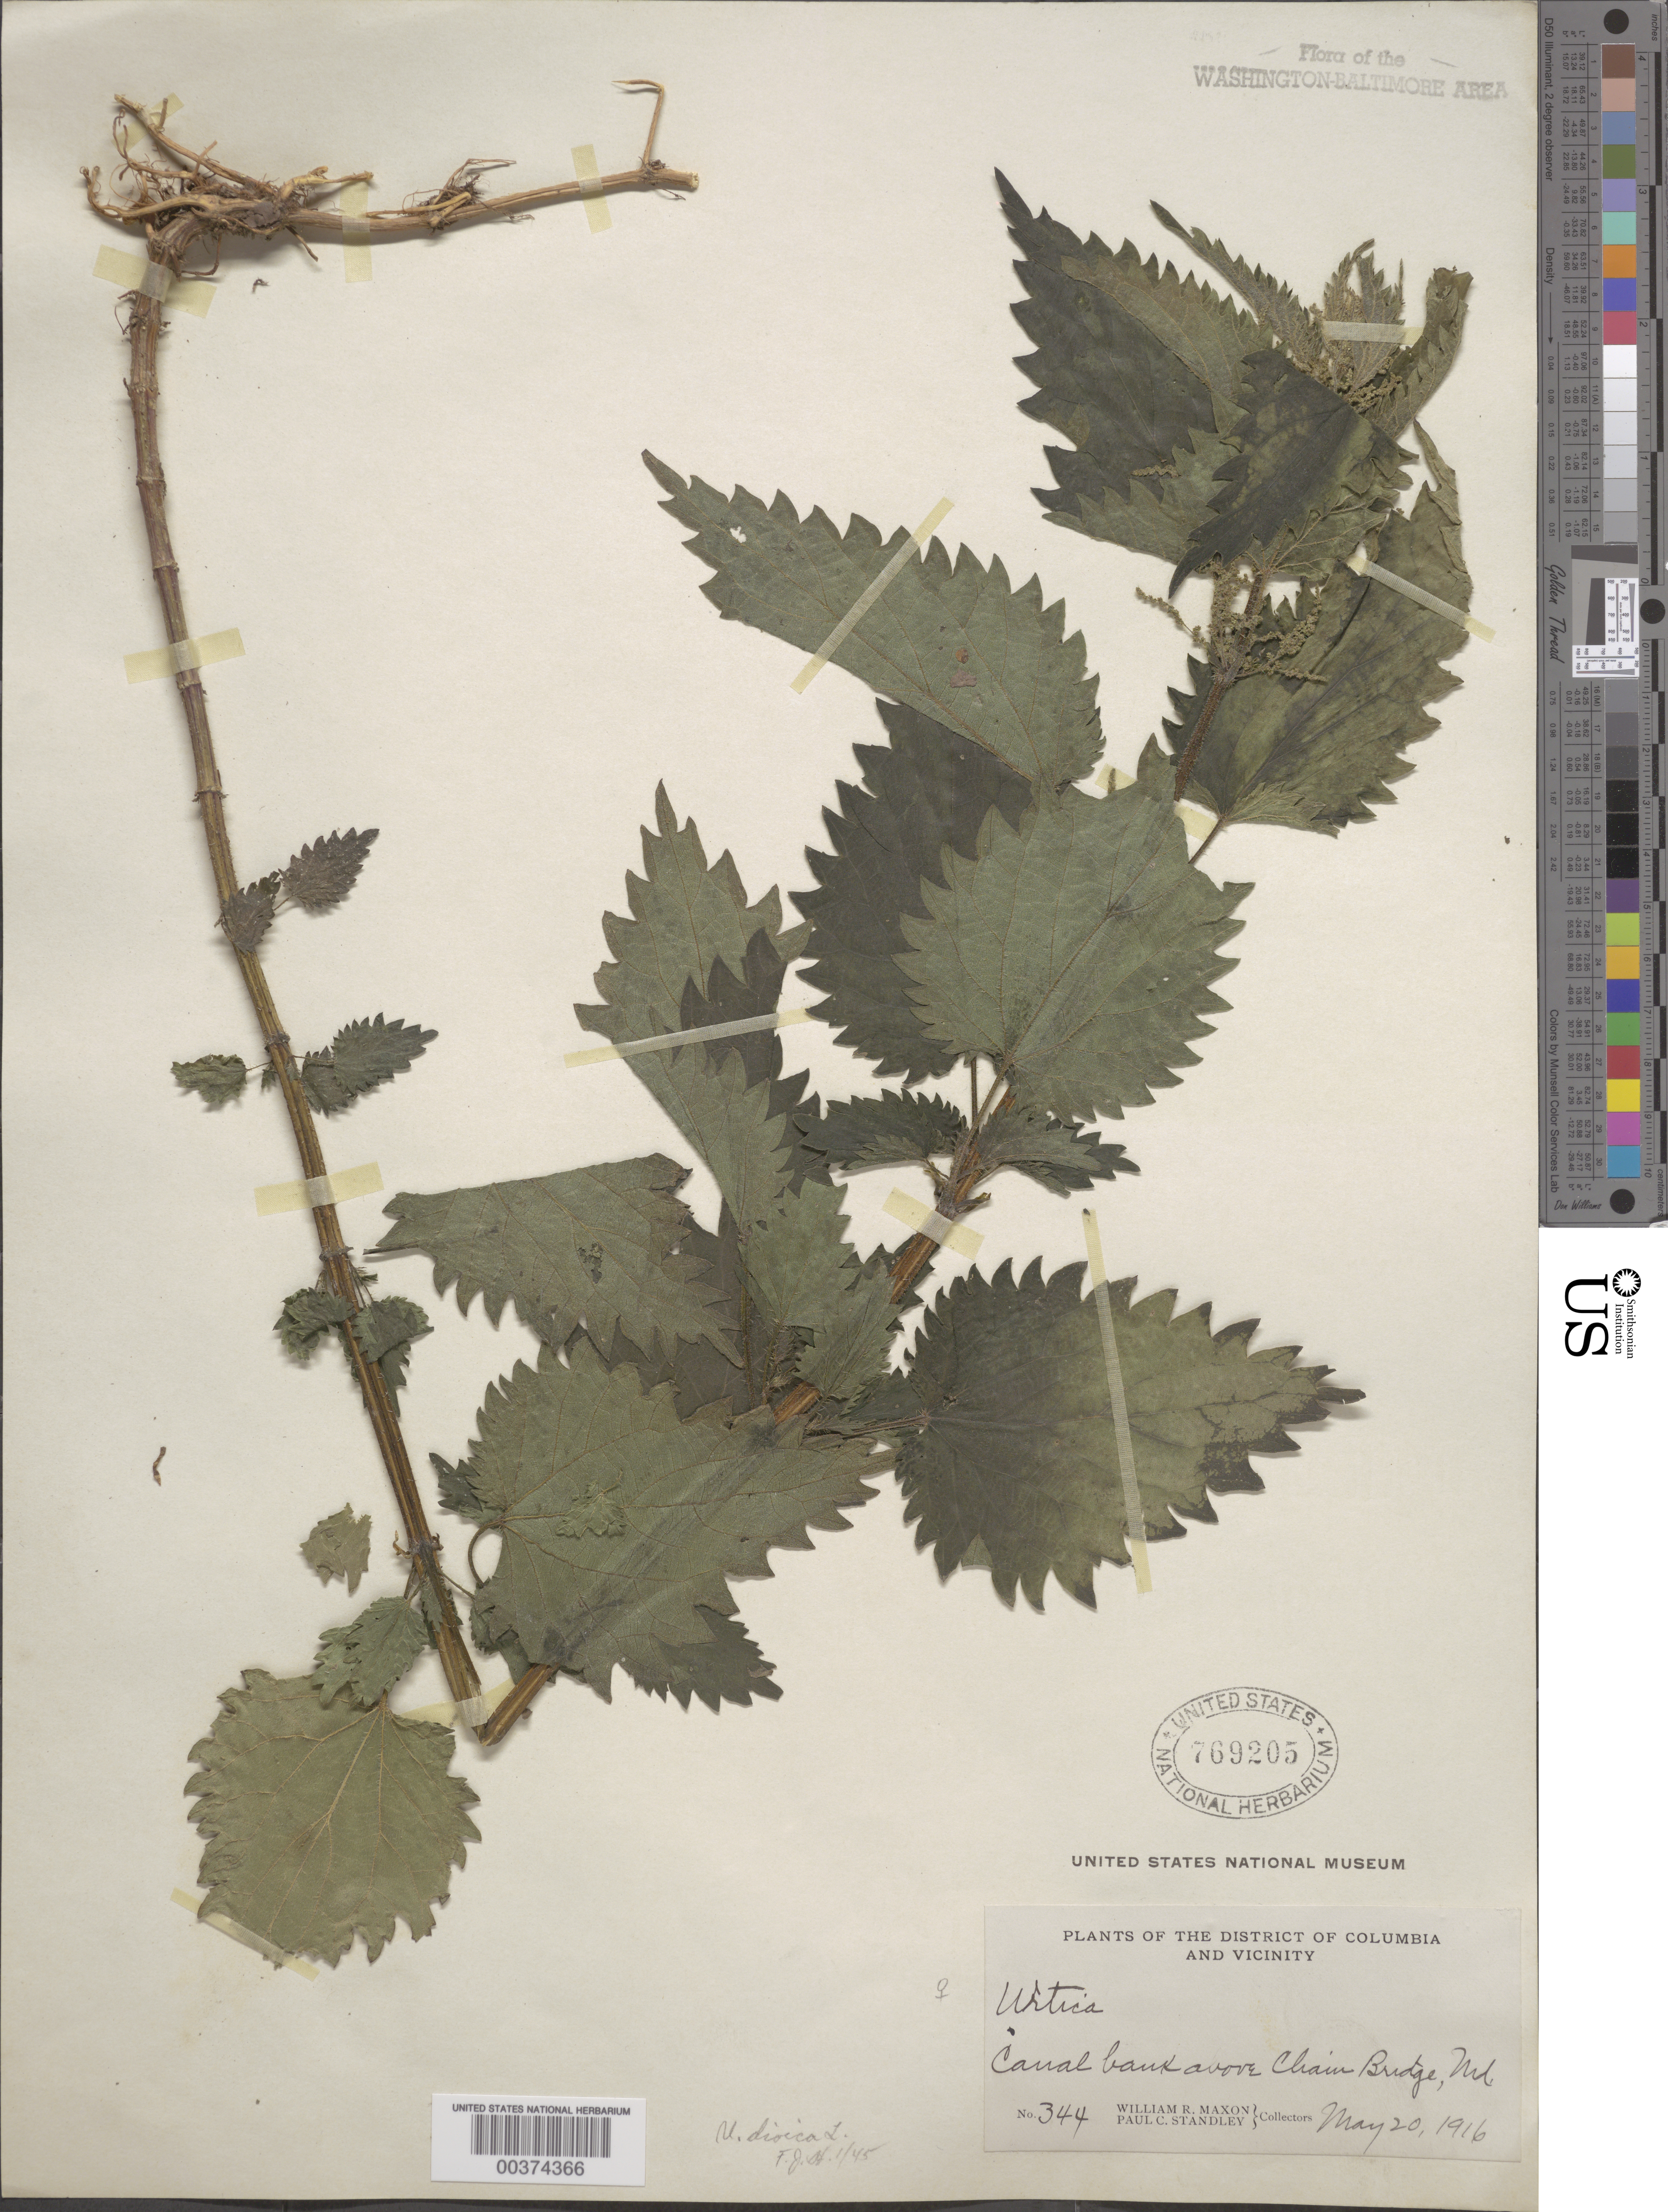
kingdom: Plantae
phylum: Tracheophyta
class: Magnoliopsida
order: Rosales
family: Urticaceae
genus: Urtica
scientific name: Urtica dioica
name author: L.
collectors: W. R. Maxon & P. C. Standley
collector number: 344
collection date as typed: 20 May 1916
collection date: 1916-05-20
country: United States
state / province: Maryland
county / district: Montgomery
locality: C. & O. Canal above Chain Bridge C. and O. Canal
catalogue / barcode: US 769205